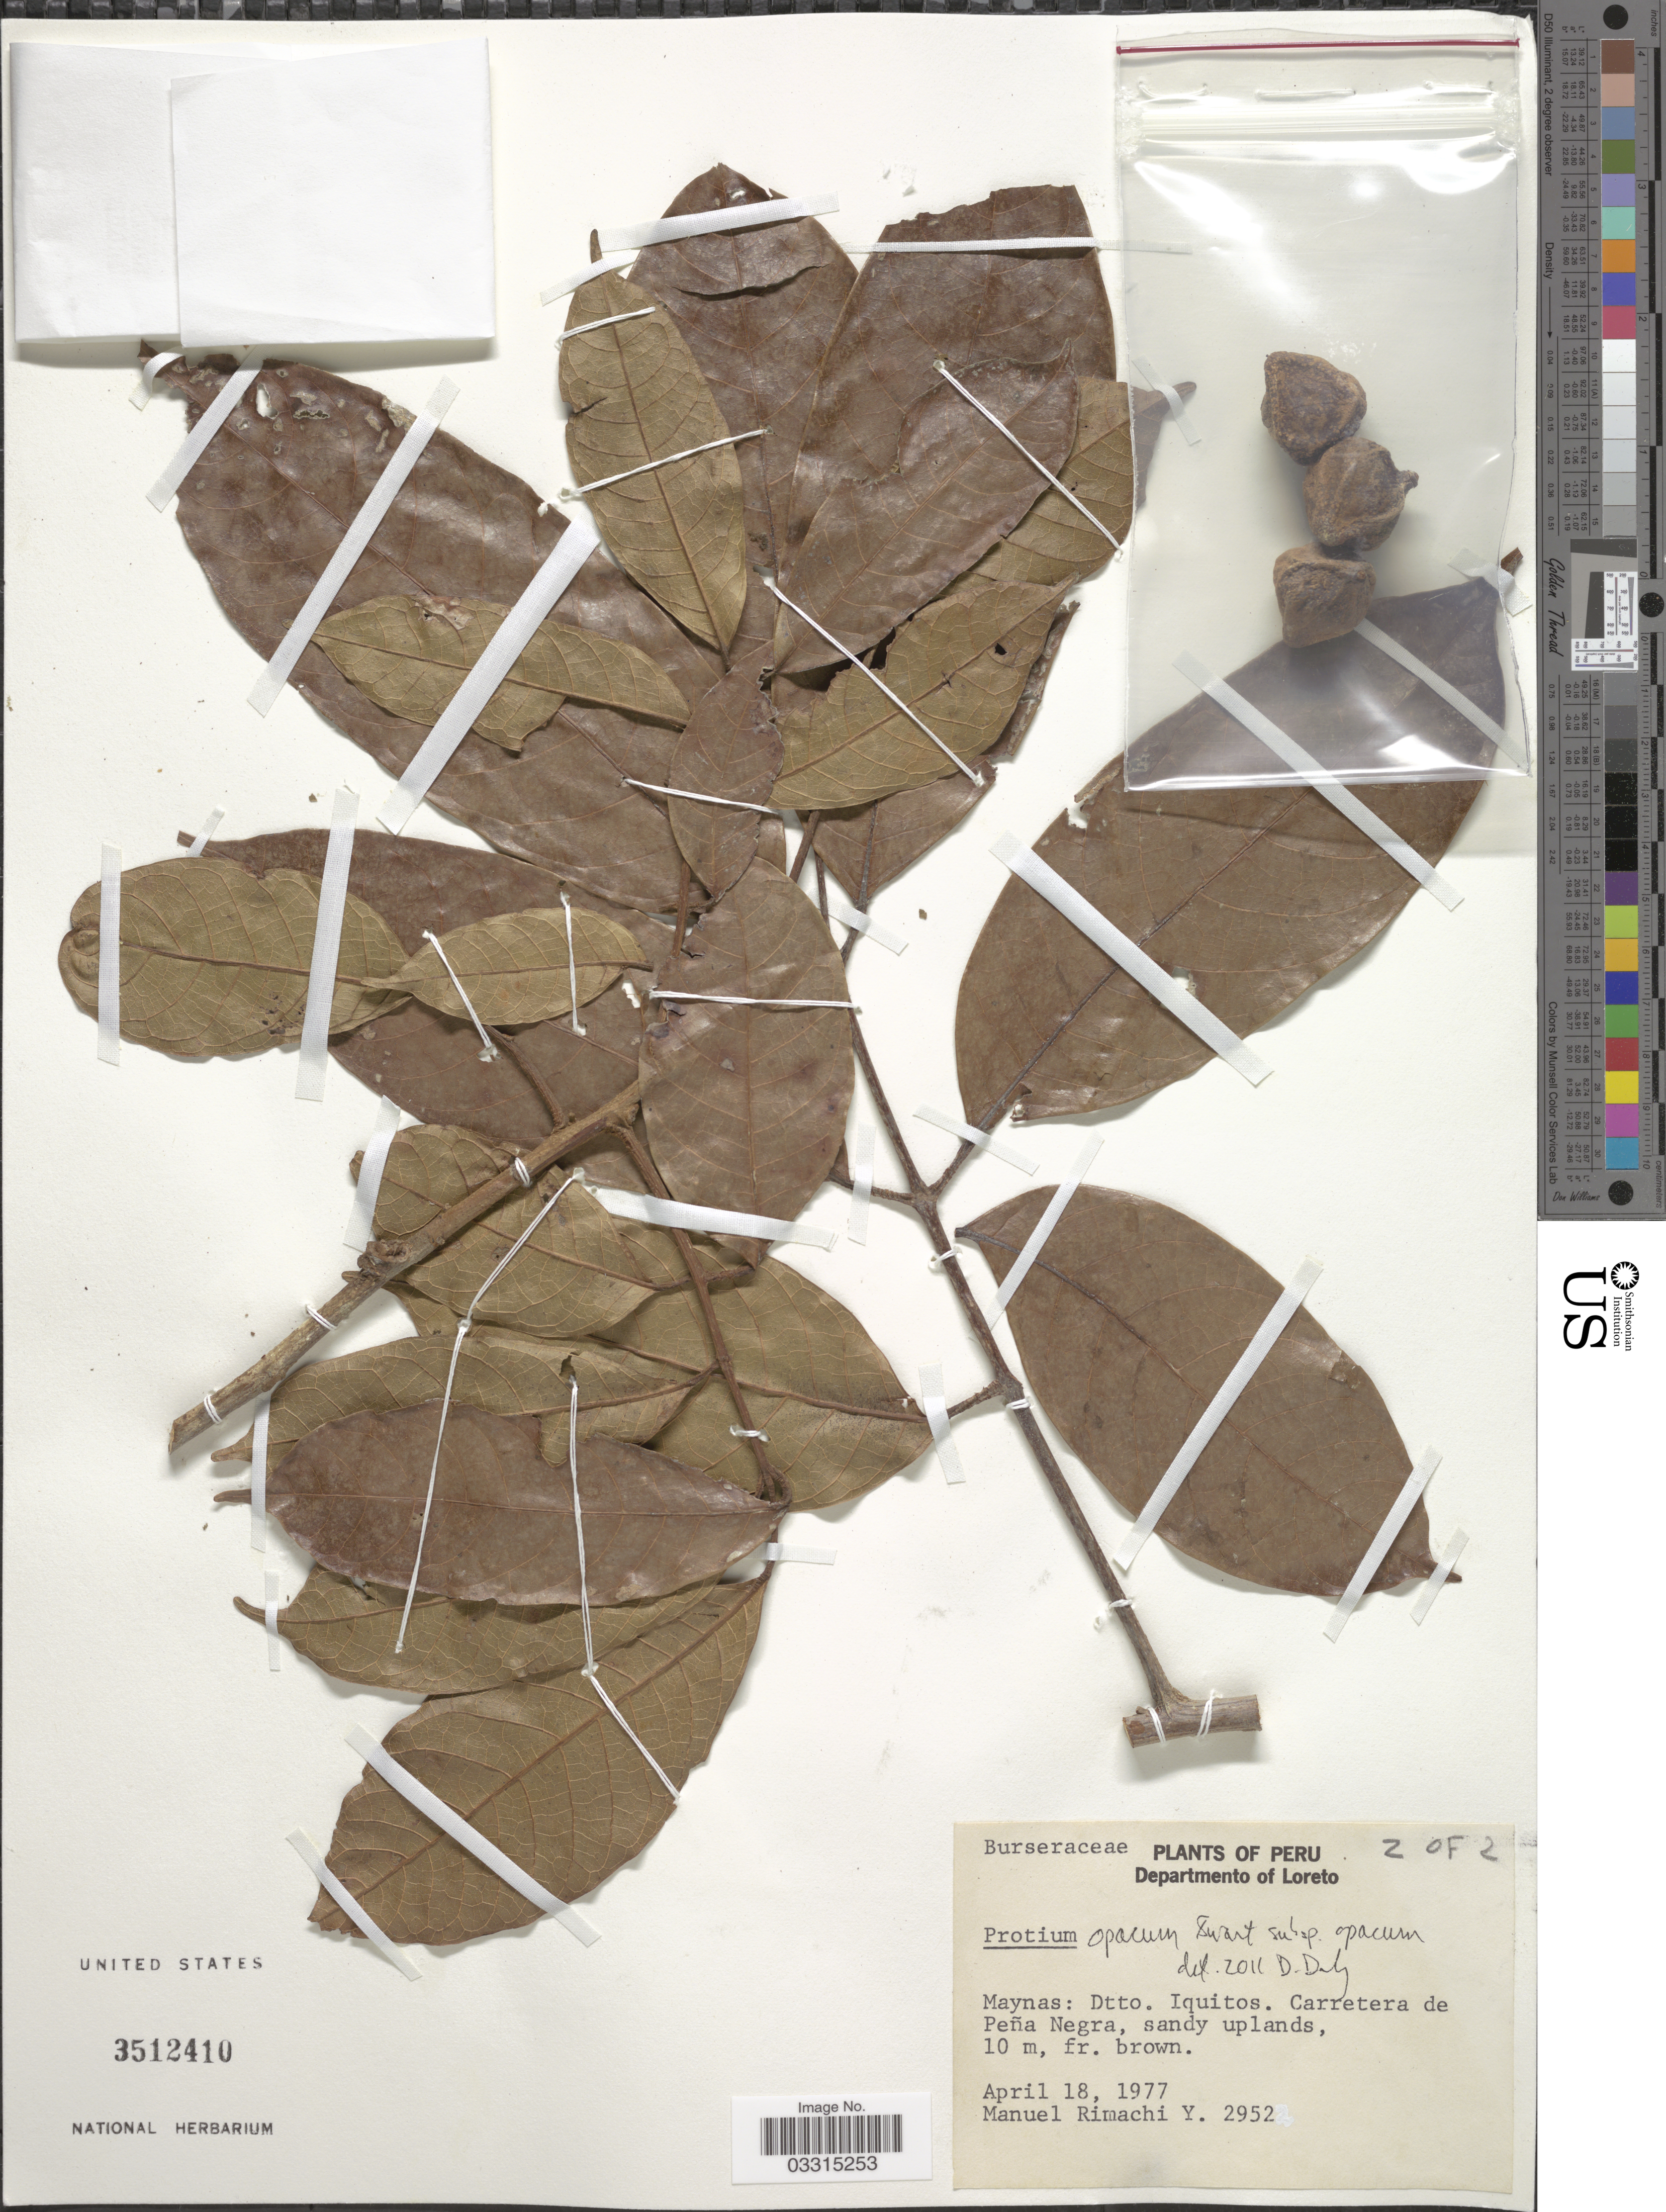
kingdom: Plantae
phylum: Tracheophyta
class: Magnoliopsida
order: Sapindales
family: Burseraceae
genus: Protium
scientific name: Protium opacum subsp. opacum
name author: Swart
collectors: M. Rimachi Y.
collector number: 2952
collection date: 1977-04-18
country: Peru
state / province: Loreto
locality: Departmento of Loreto. Maynas: Dtto. Iquitos. Carretera de Peña Negra, sandy uplands.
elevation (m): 10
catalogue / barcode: US 3512410